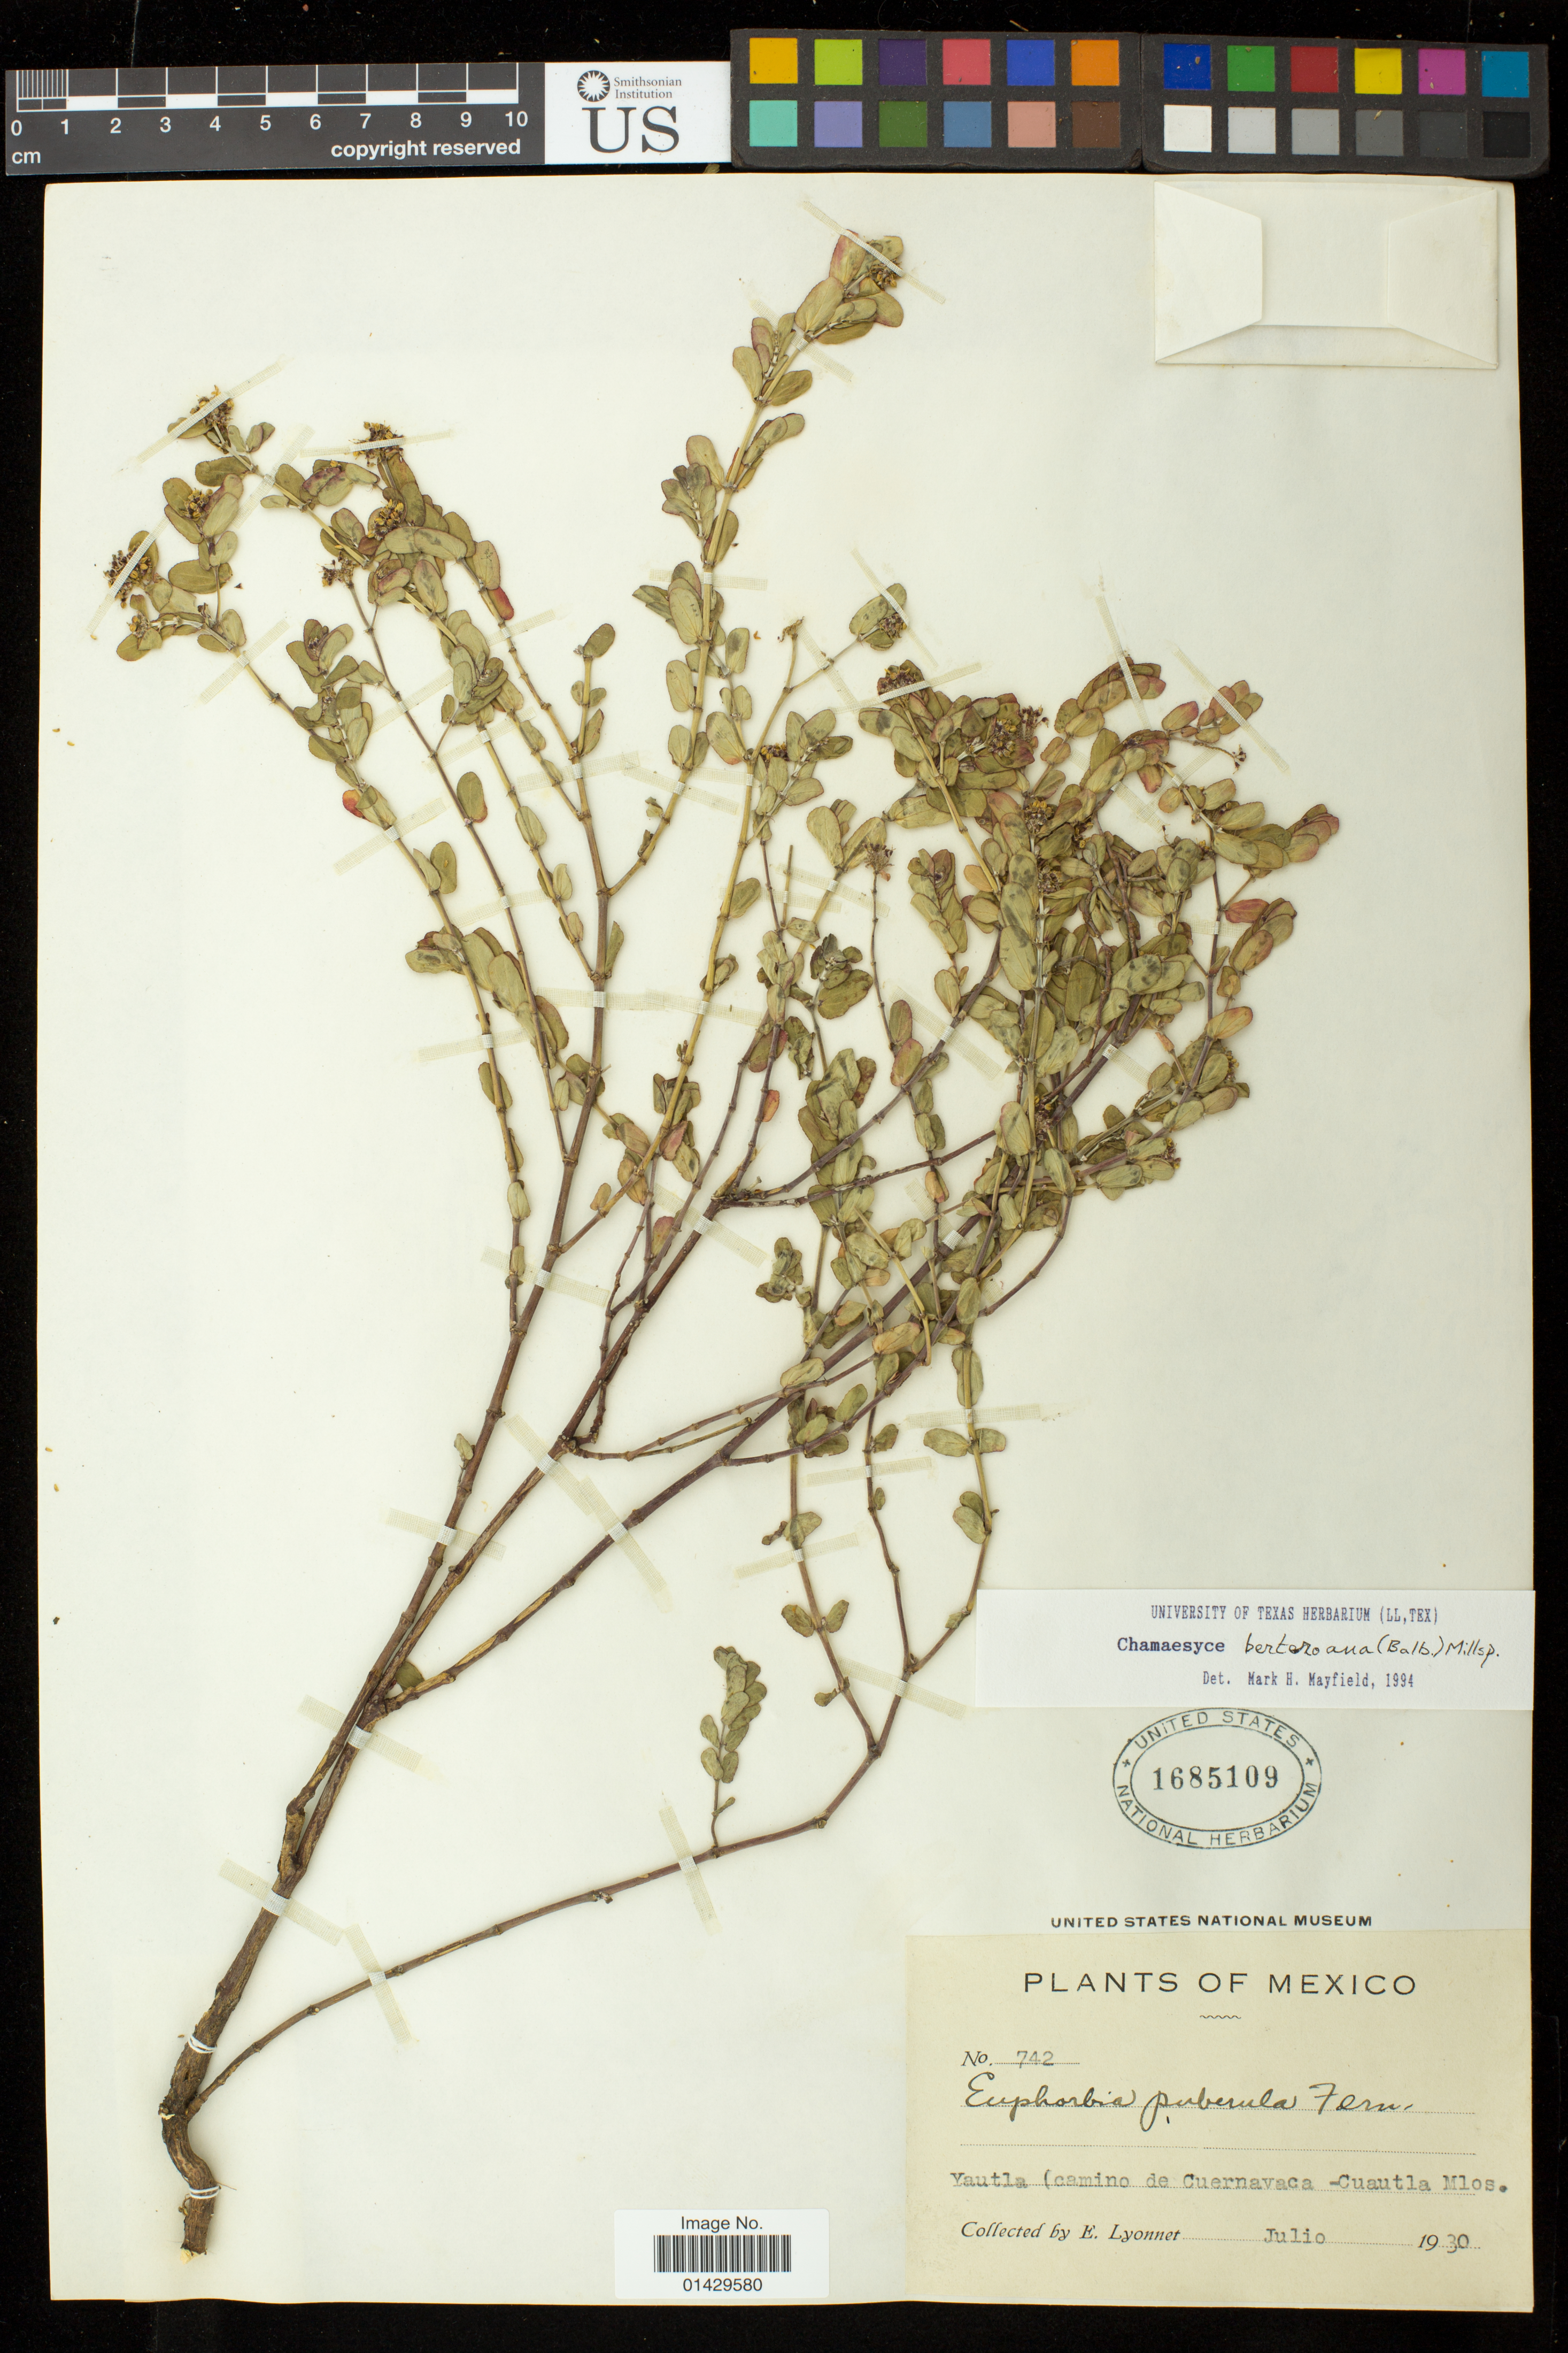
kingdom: Plantae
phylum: Tracheophyta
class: Magnoliopsida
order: Malpighiales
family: Euphorbiaceae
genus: Euphorbia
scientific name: Euphorbia berteroana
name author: Balb.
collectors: E. Lyonnet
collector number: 742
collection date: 1930-07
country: Mexico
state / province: Morelos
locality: Yautla (camino de Cuernavaca - Cuautla Mlos.)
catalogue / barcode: US 1685109